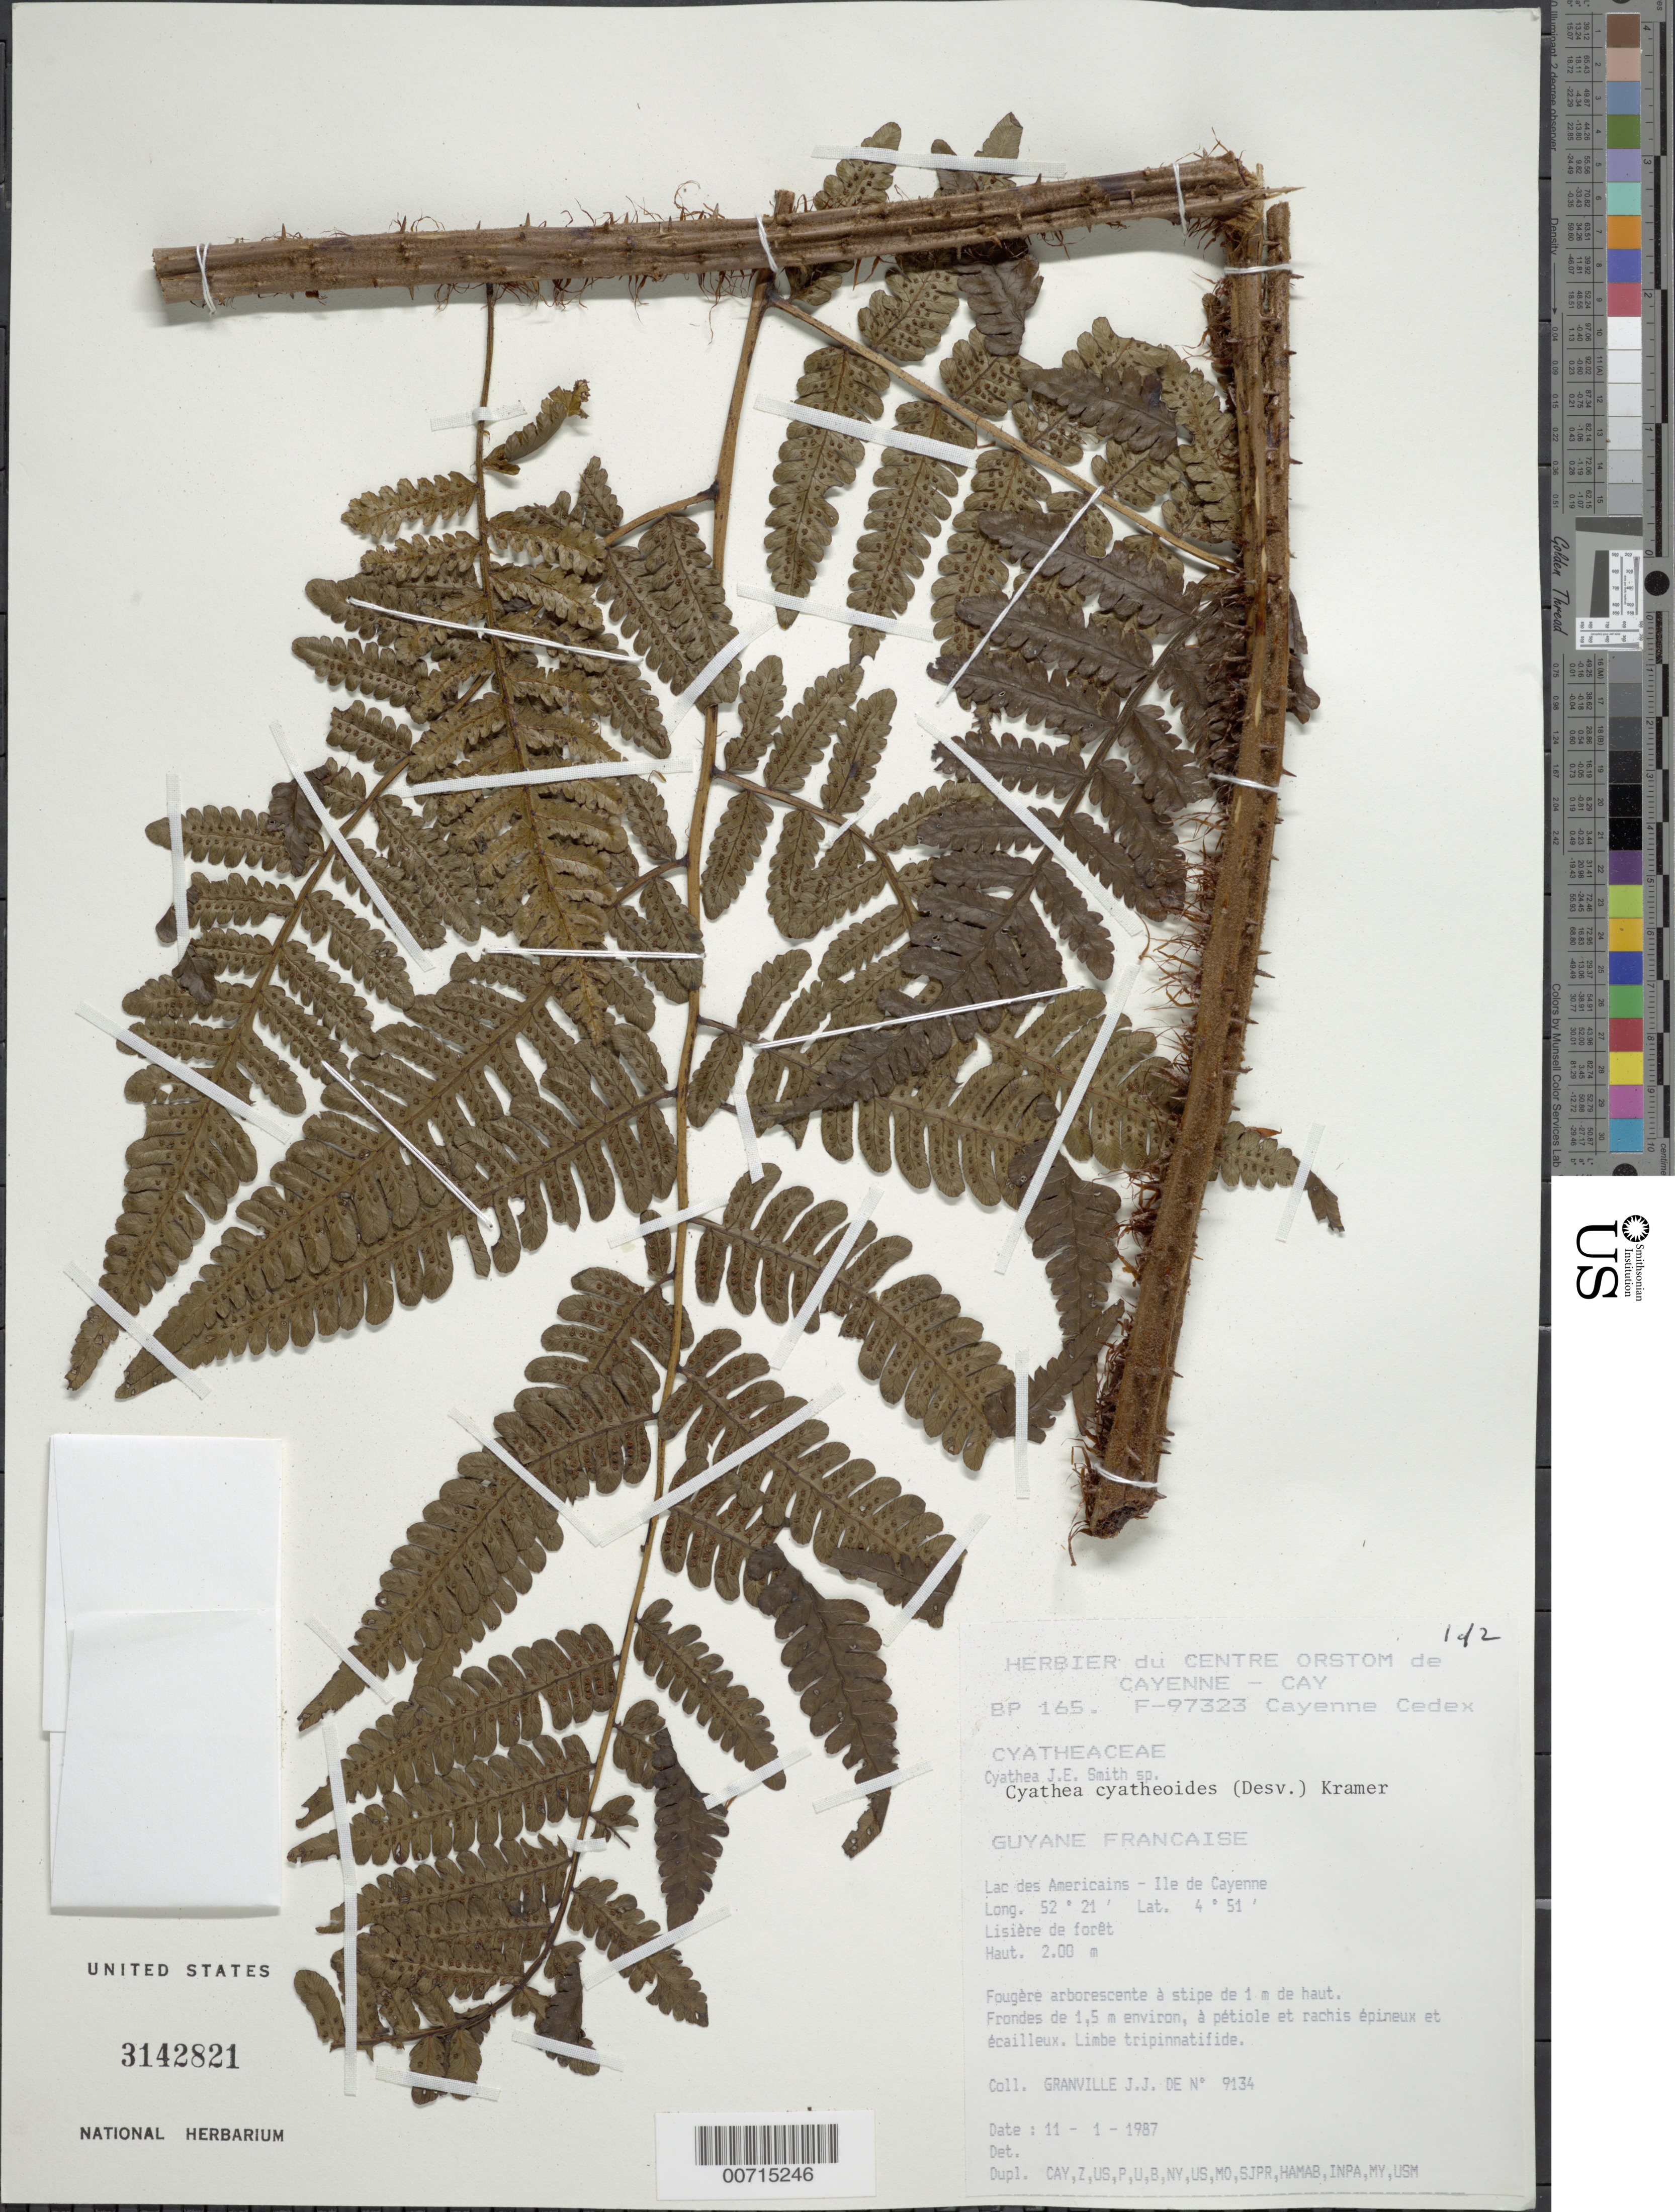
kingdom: Plantae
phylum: Tracheophyta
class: Polypodiopsida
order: Cyatheales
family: Cyatheaceae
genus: Cyathea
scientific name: Cyathea cyatheoides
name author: (Desv.) K.U. Kramer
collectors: J.-J. de Granville et al.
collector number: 9134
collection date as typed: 11-Jan-87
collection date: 1987-01-11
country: French Guiana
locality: Lac des Américains, Ile de Cayenne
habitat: Lisière de forêt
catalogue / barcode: US 3142821